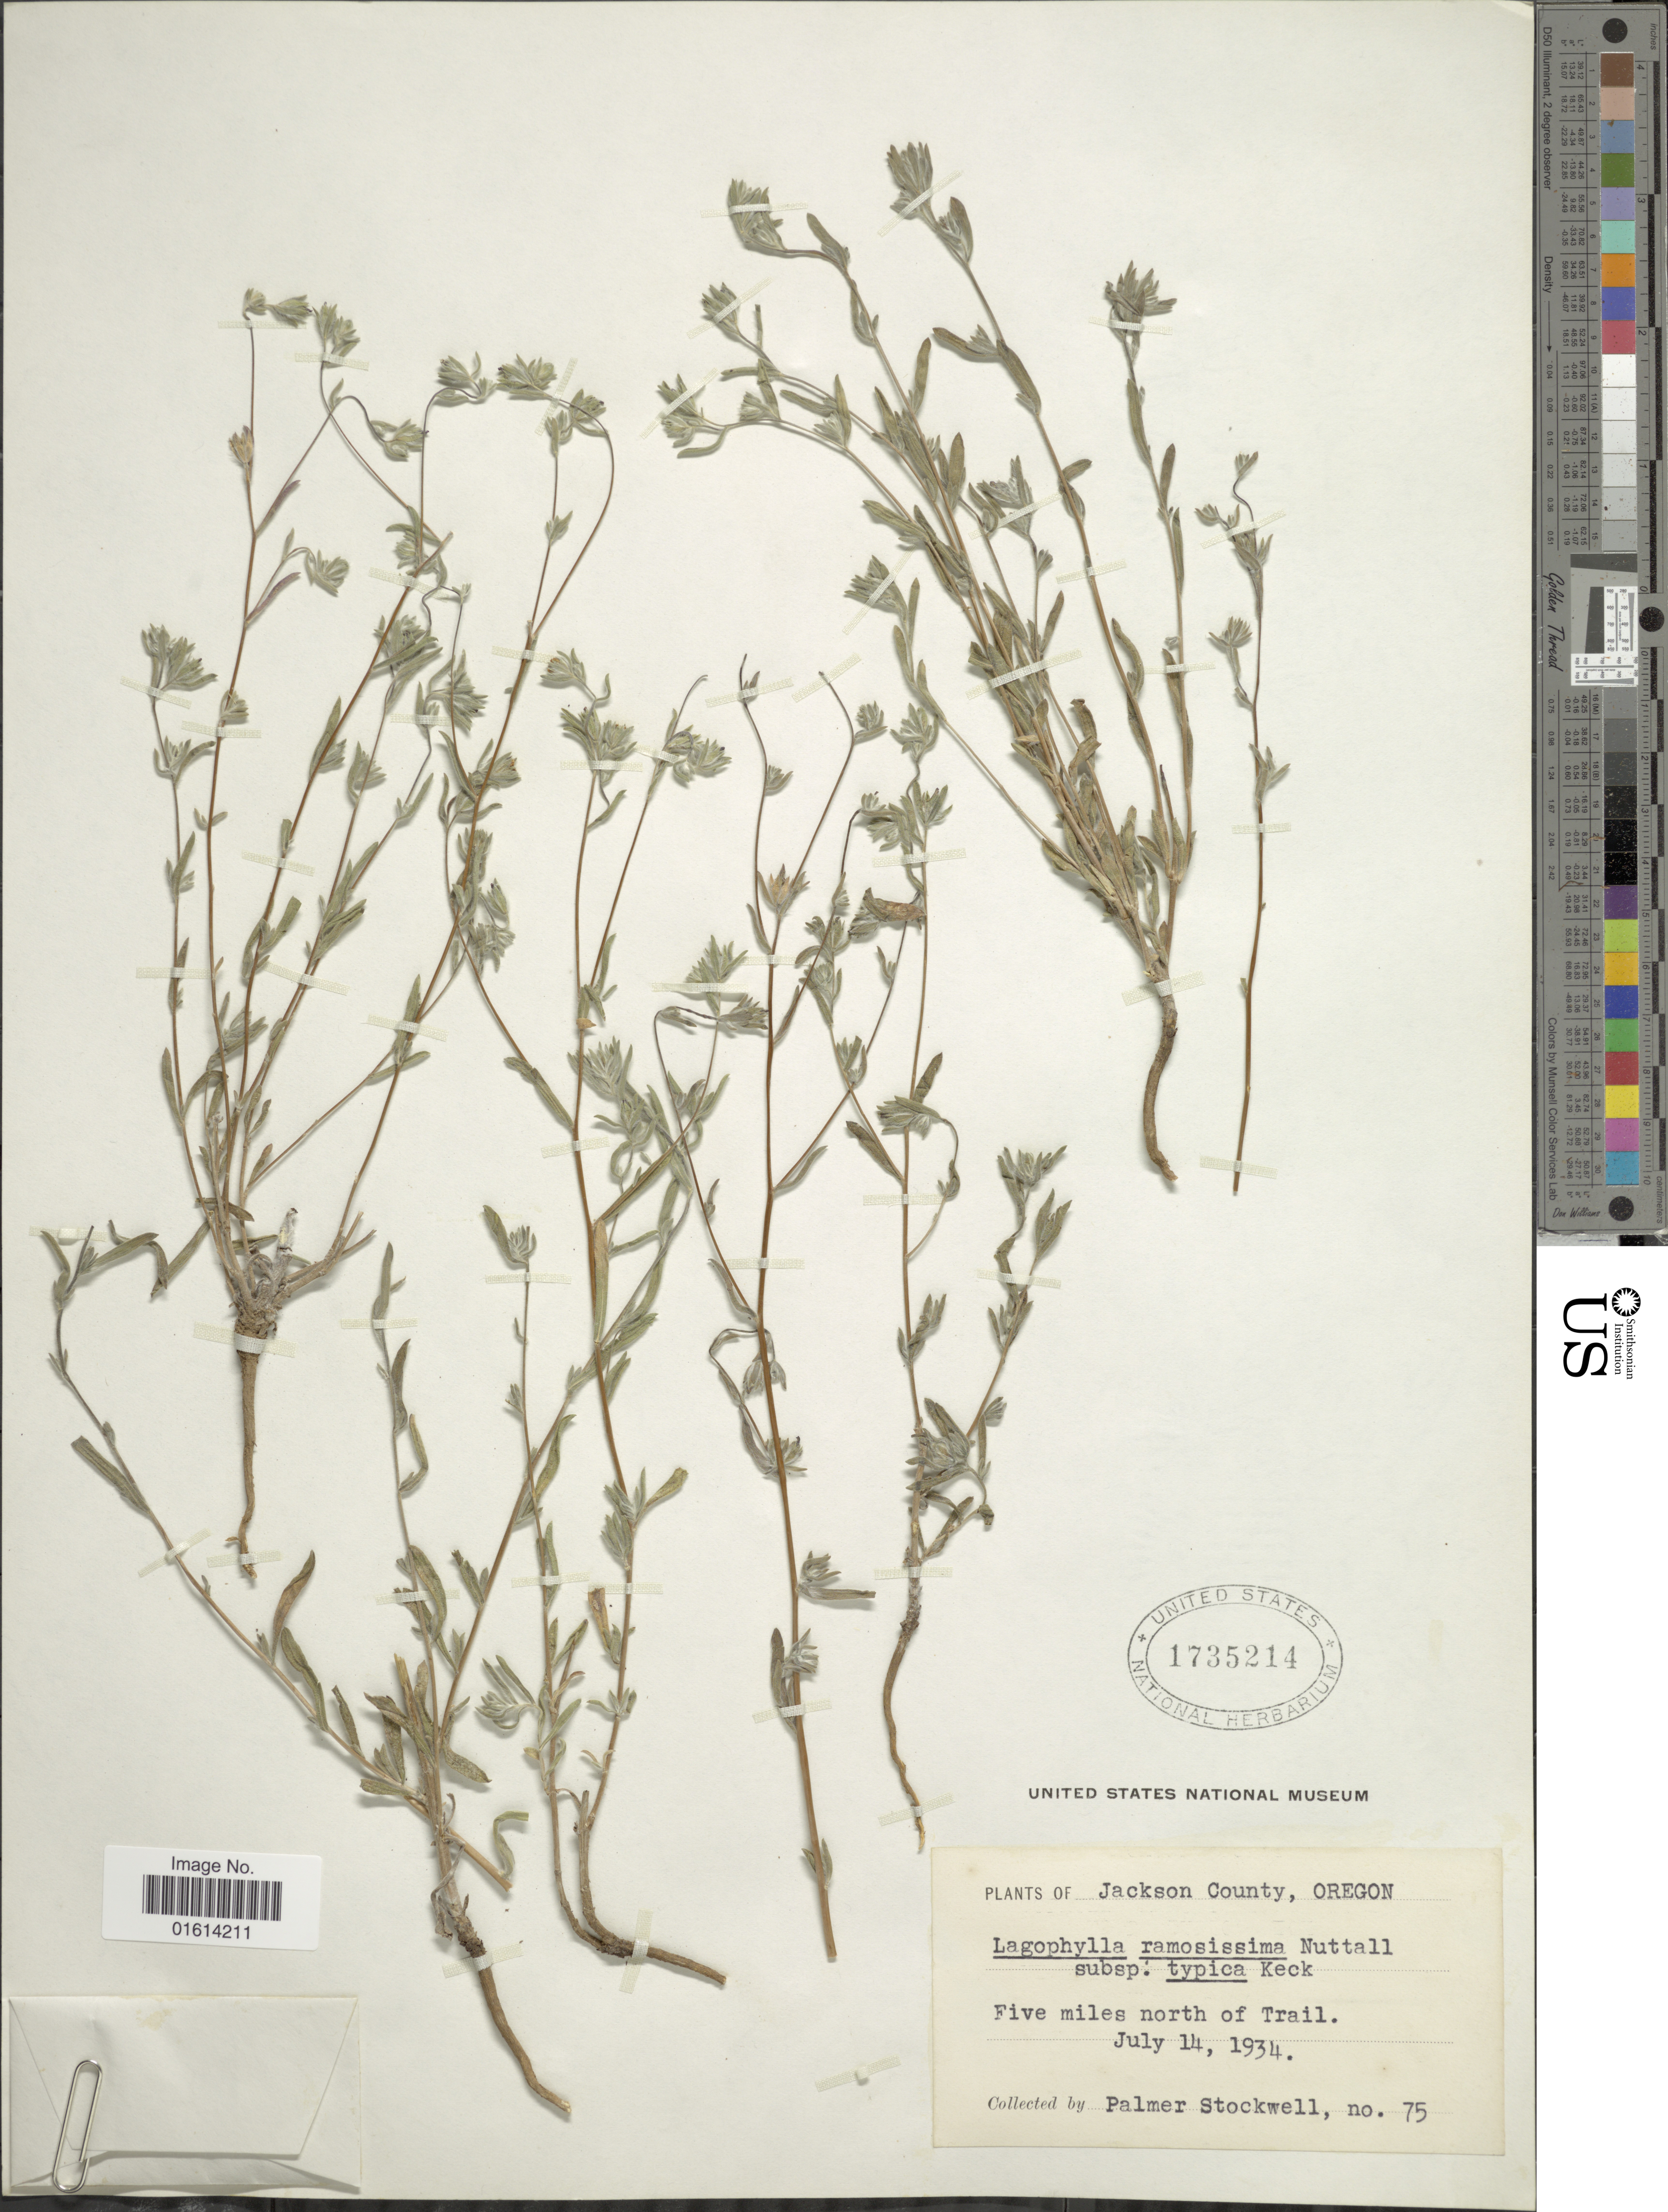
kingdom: Plantae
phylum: Tracheophyta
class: Magnoliopsida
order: Asterales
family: Asteraceae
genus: Lagophylla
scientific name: Lagophylla ramosissima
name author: Nutt.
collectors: P. Stockwell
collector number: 75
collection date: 1934-07-14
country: United States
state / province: Oregon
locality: Jackson County, five miles north of Trail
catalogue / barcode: US 1735214